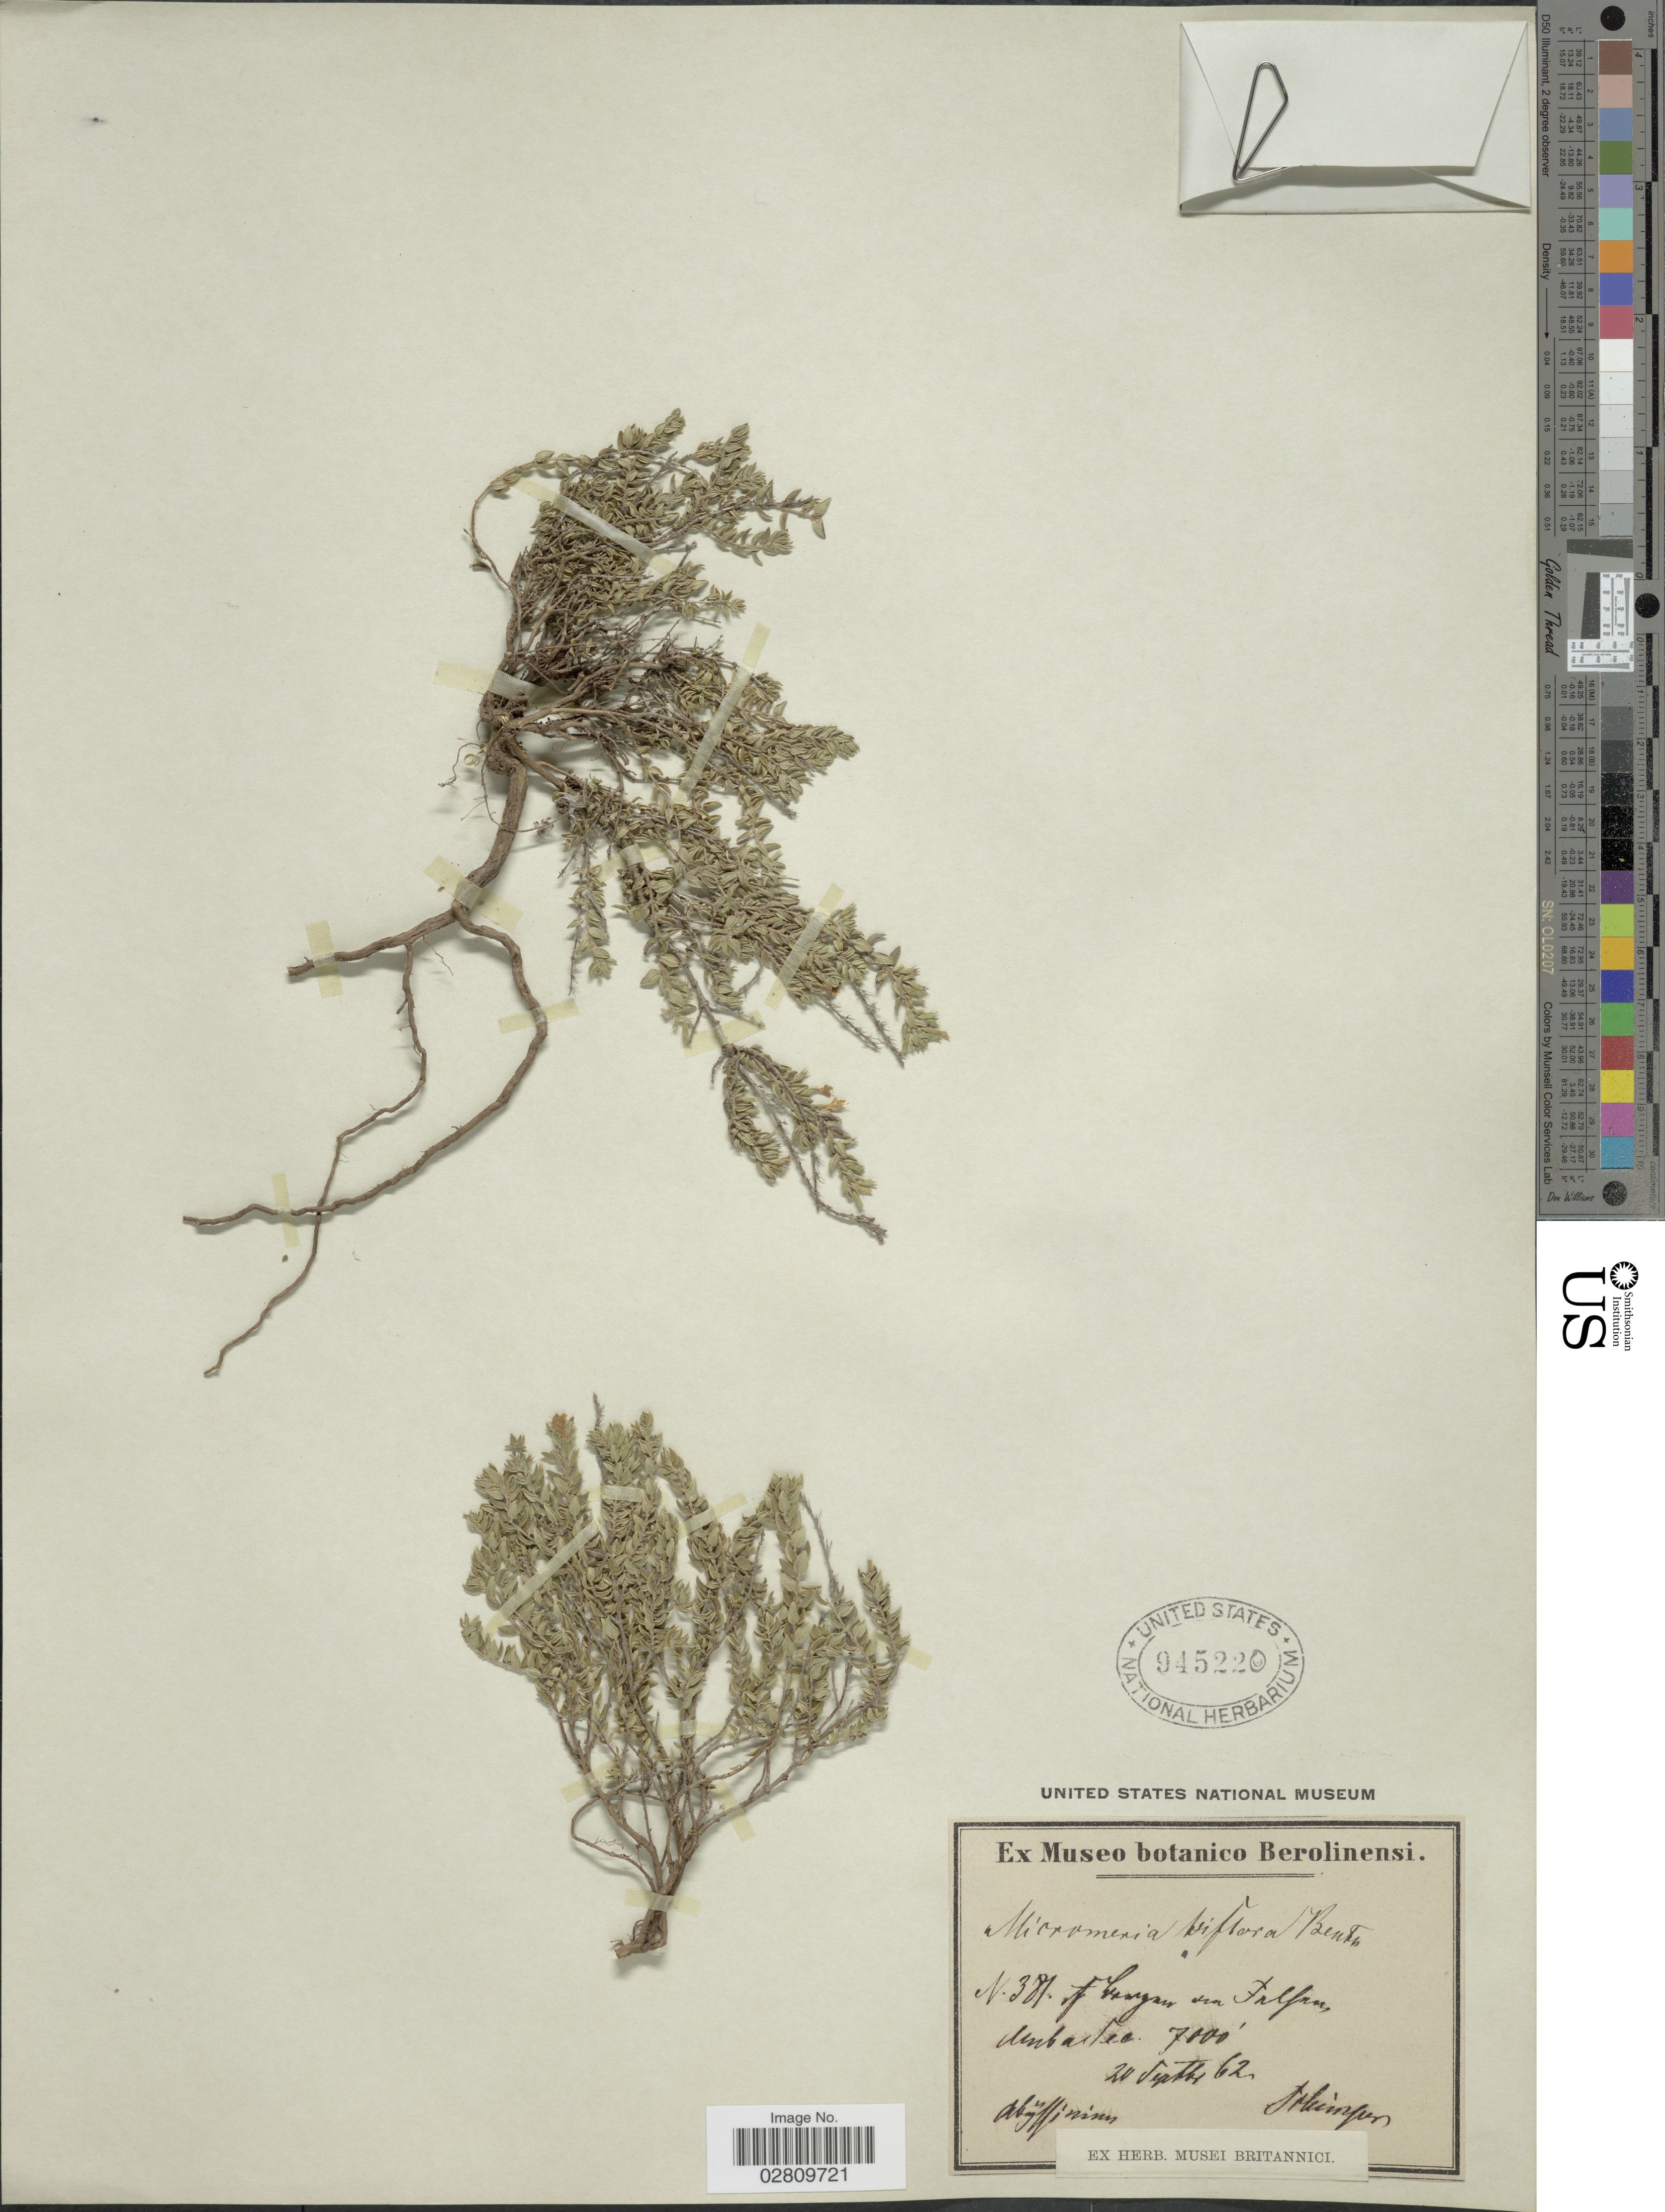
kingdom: Plantae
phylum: Tracheophyta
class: Magnoliopsida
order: Lamiales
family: Lamiaceae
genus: Micromeria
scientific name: Micromeria biflora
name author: (Buch.-Ham. ex D. Don) Benth.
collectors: -. Schimper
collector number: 381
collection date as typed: Transcribed d/m/y: 20/9/62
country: Eritrea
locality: Abyssinium. Af loghum um Talfan Ambalee. [interpreted]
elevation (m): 2134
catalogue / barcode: US 945220